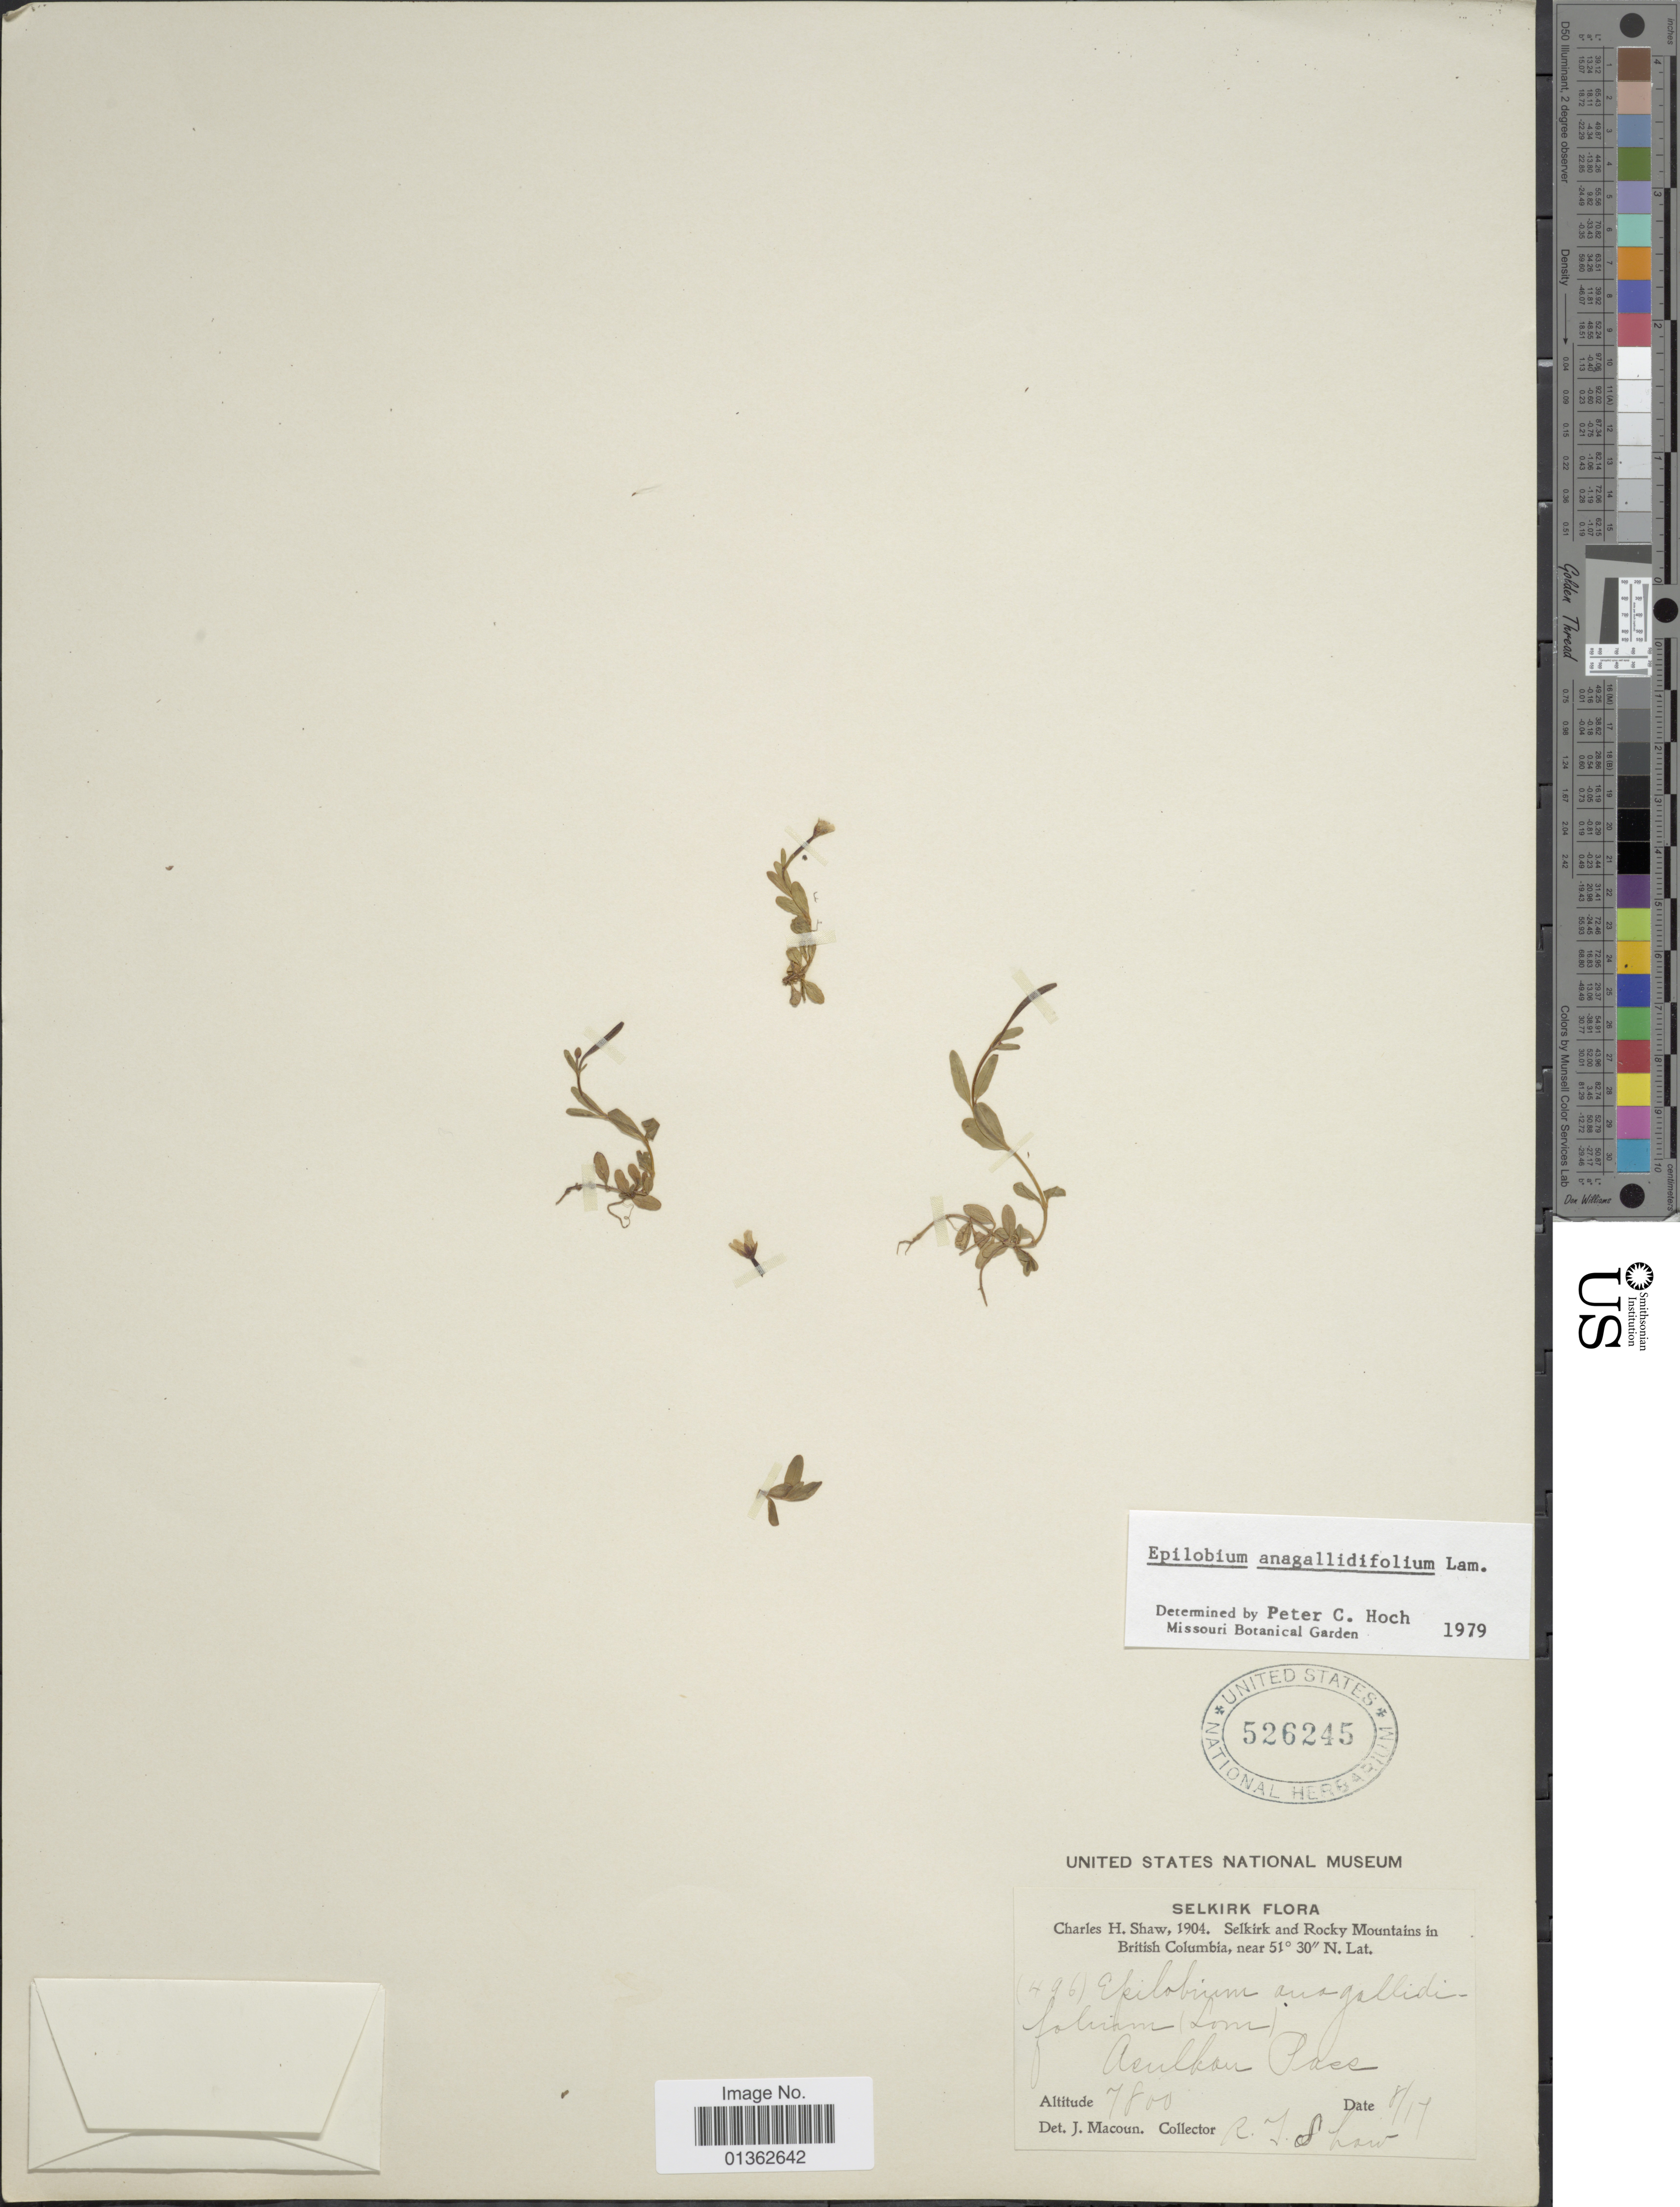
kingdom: Plantae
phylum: Tracheophyta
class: Magnoliopsida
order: Myrtales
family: Onagraceae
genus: Epilobium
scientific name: Epilobium anagallidifolium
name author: Lam.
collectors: R. J. Shaw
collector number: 496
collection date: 1904-08-17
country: Canada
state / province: British Columbia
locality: Selkirk and Rocky Mountains. Asulkan Pass.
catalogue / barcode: US 526245